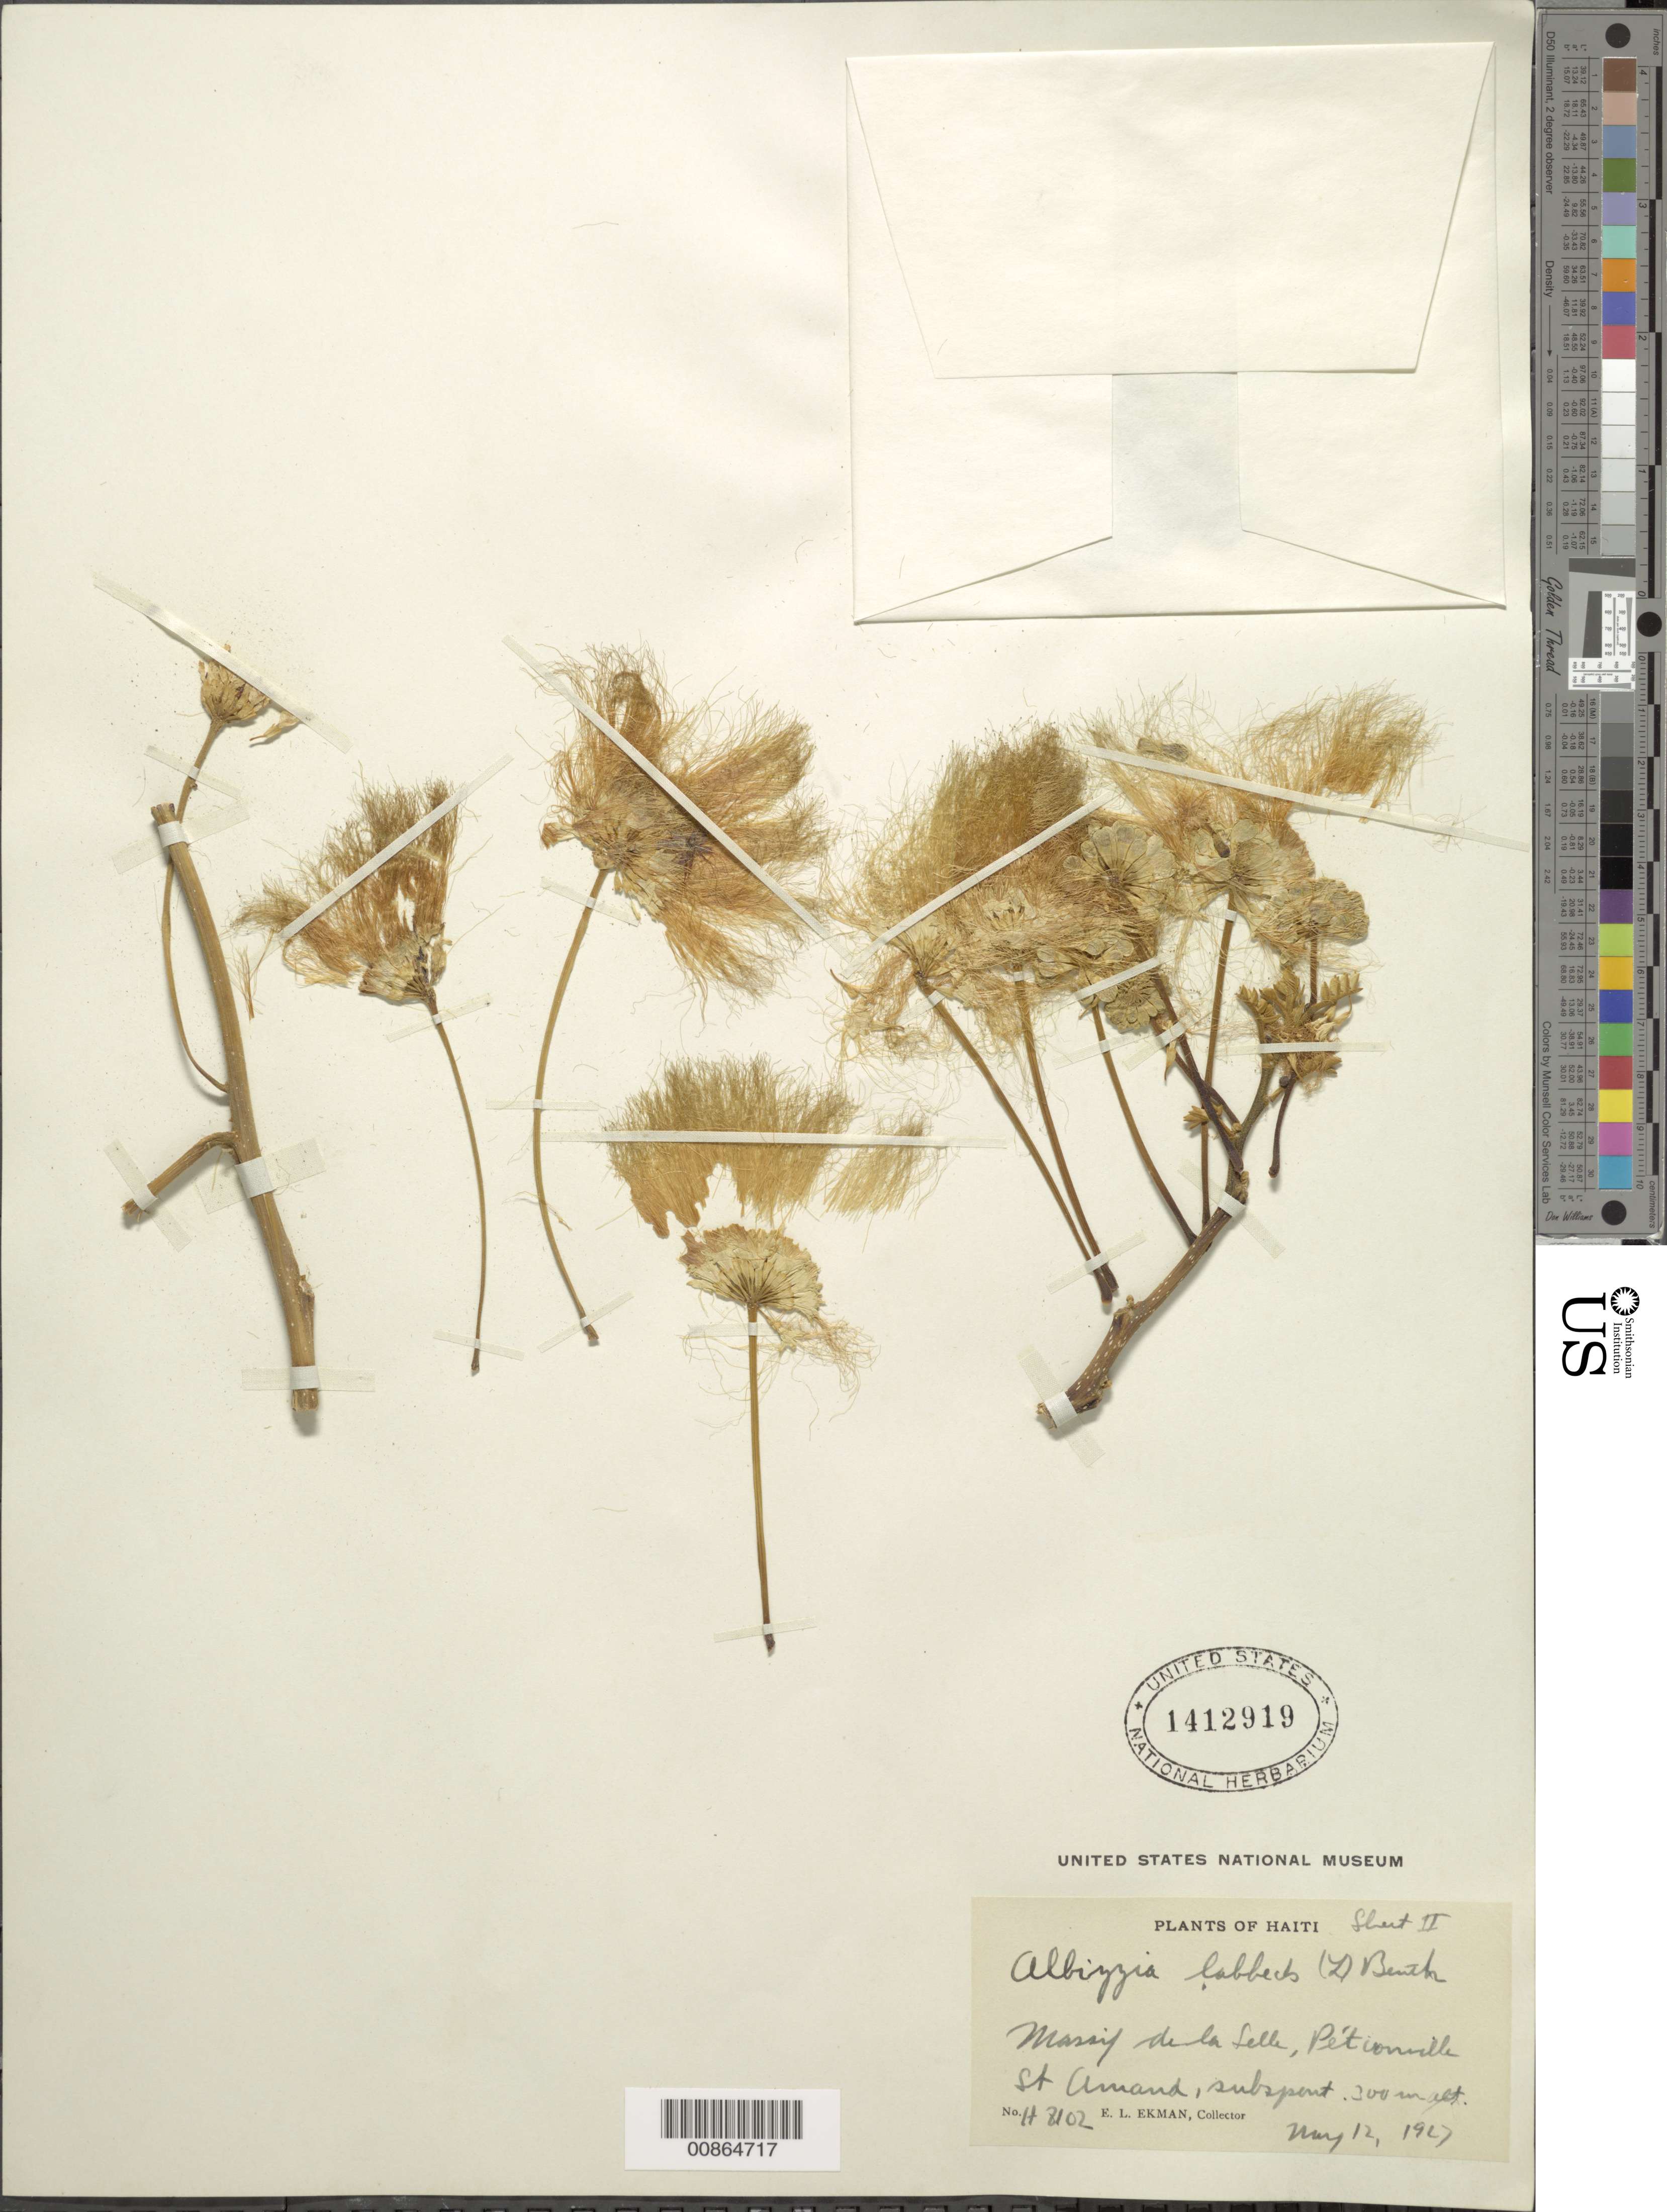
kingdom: Plantae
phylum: Tracheophyta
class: Magnoliopsida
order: Fabales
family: Fabaceae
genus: Albizia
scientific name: Albizia lebbeck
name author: (L.) Benth.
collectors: E. L. Ekman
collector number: H 8102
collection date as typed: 12 May 1927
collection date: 1927-05-12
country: Haiti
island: Hispaniola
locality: Massif de la Selle, Pétionville, St-Amand.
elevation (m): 300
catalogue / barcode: US 1412919